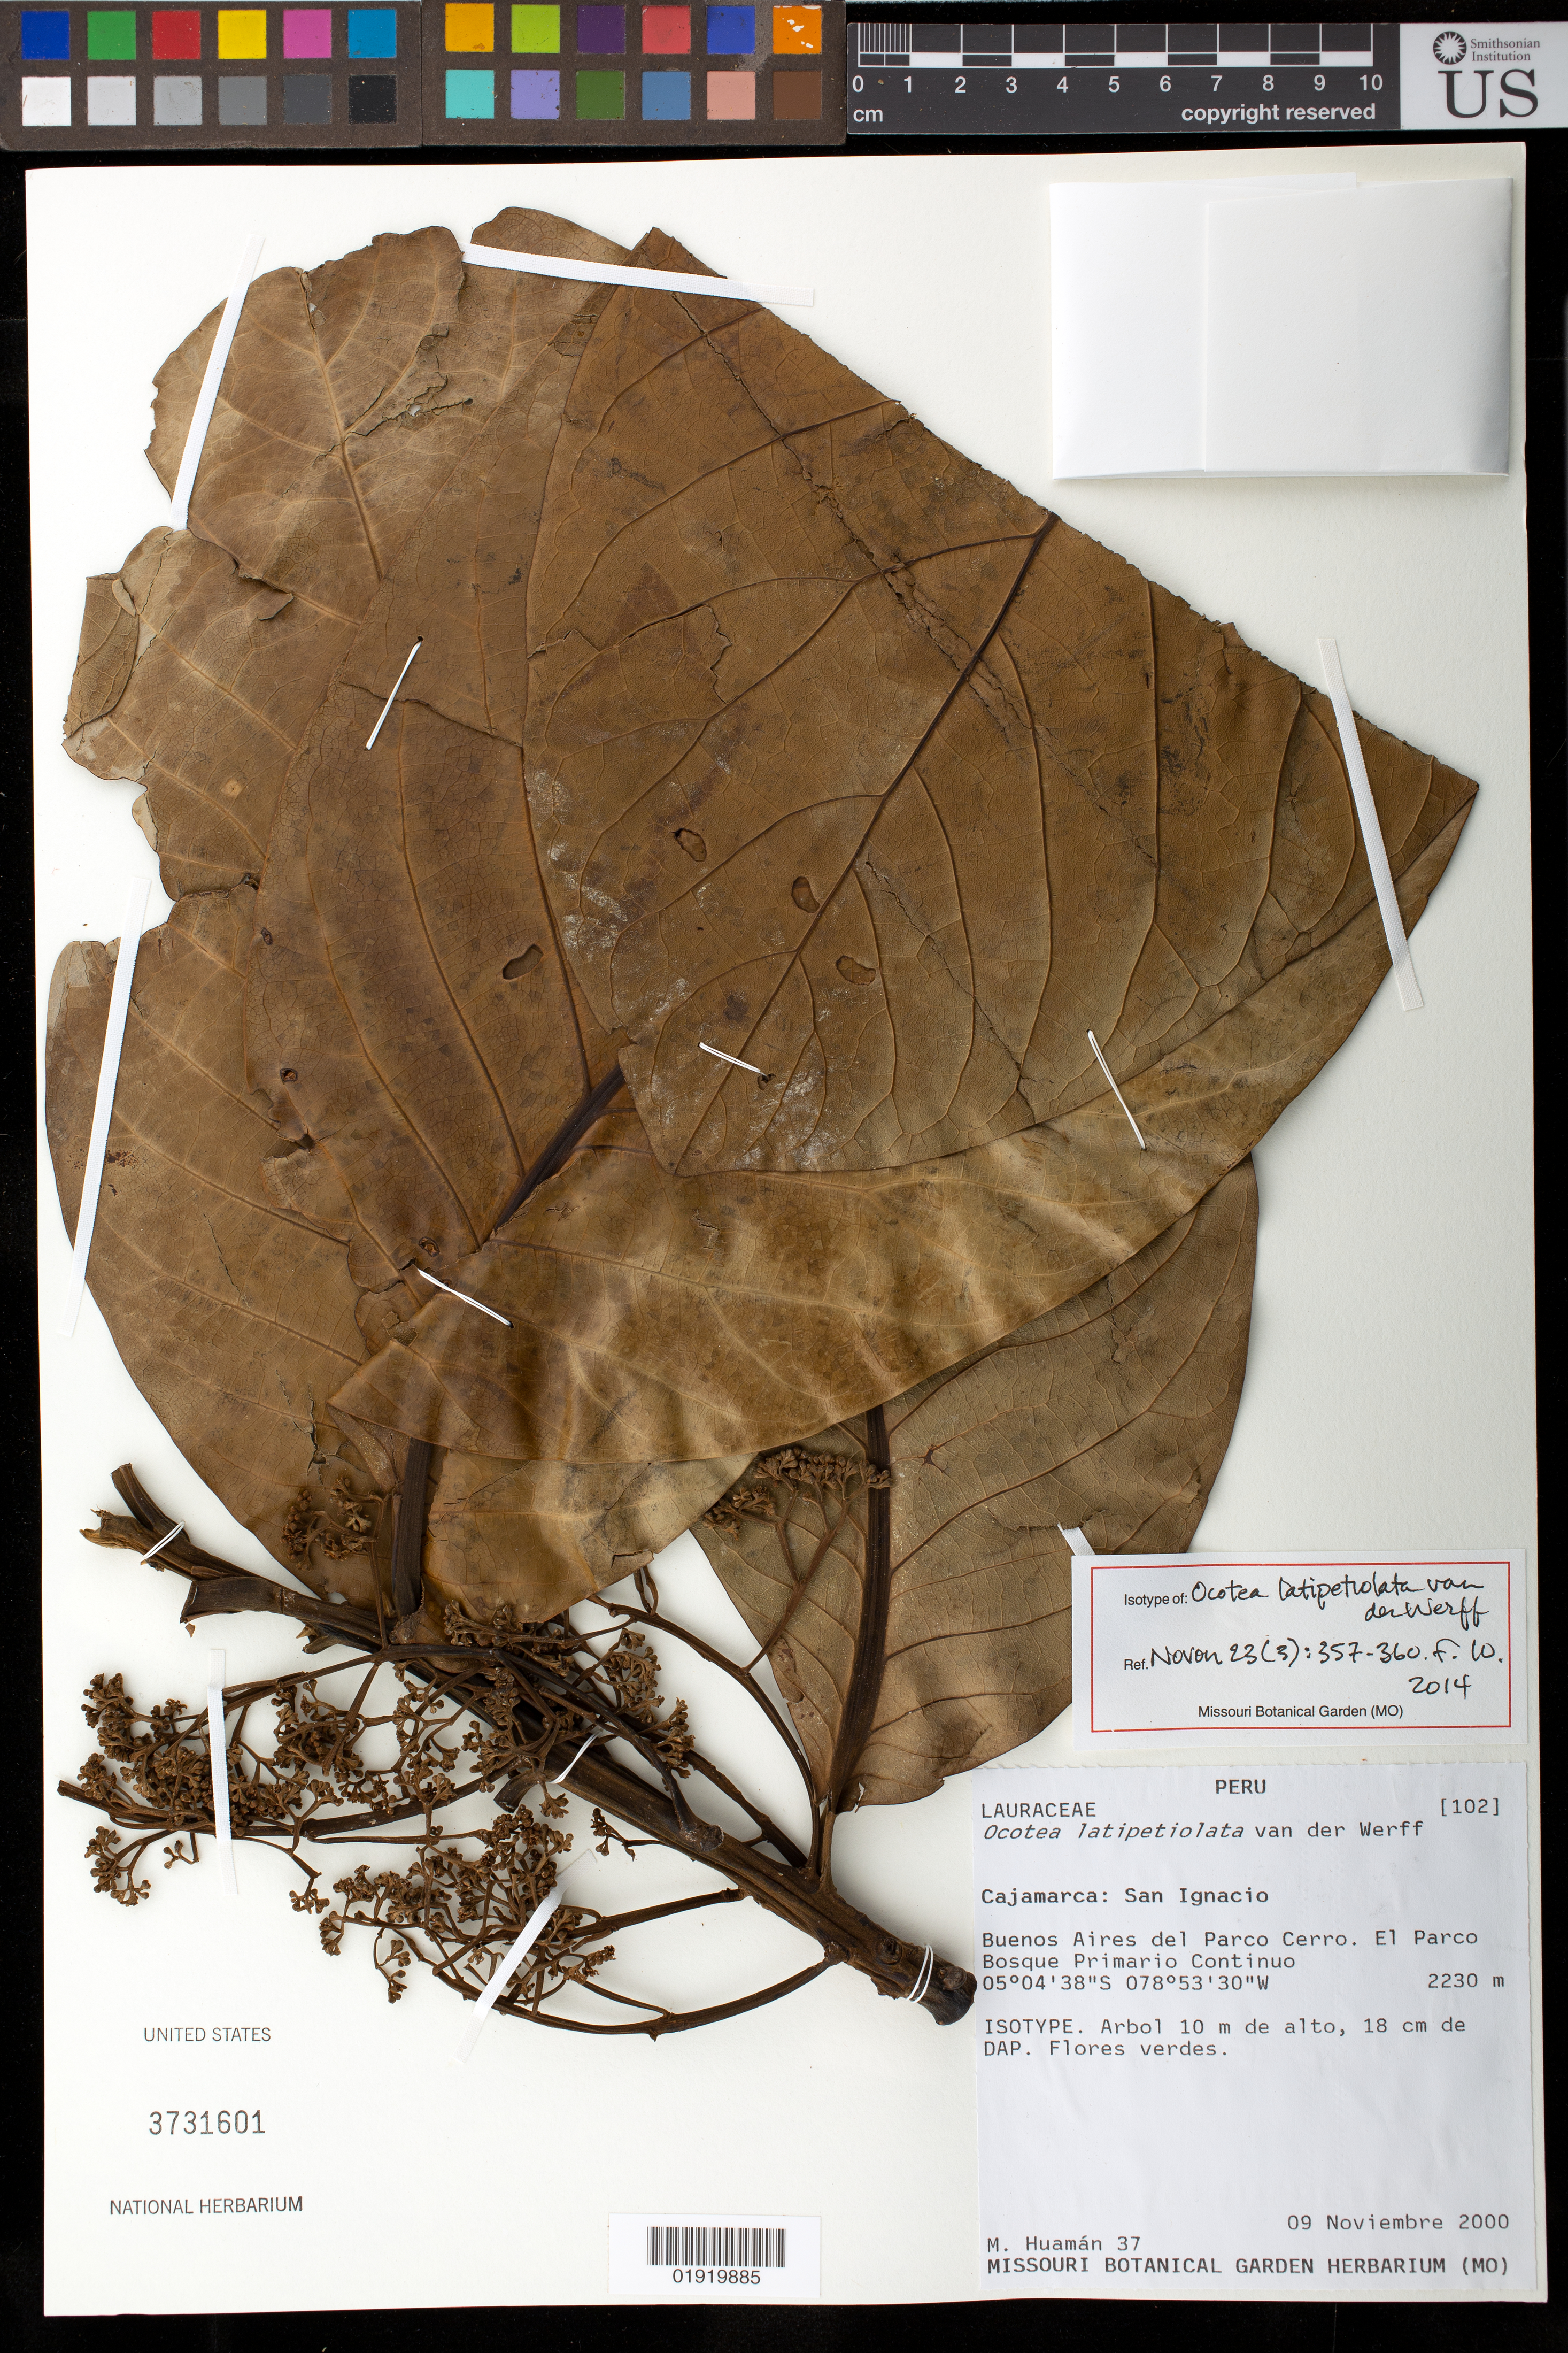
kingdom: Plantae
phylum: Tracheophyta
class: Magnoliopsida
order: Laurales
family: Lauraceae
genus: Ocotea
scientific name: Ocotea latipetiolata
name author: van der Werff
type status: Isotype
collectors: M. Huamán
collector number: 37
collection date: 2000-11-09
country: Peru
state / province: Cajamarca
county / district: San Ignacio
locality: Cajamarca: San Ignacio. Buenos Aires del Parco Cerro. El Parco Bosque Primario Continuo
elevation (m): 2230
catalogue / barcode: US 3731601